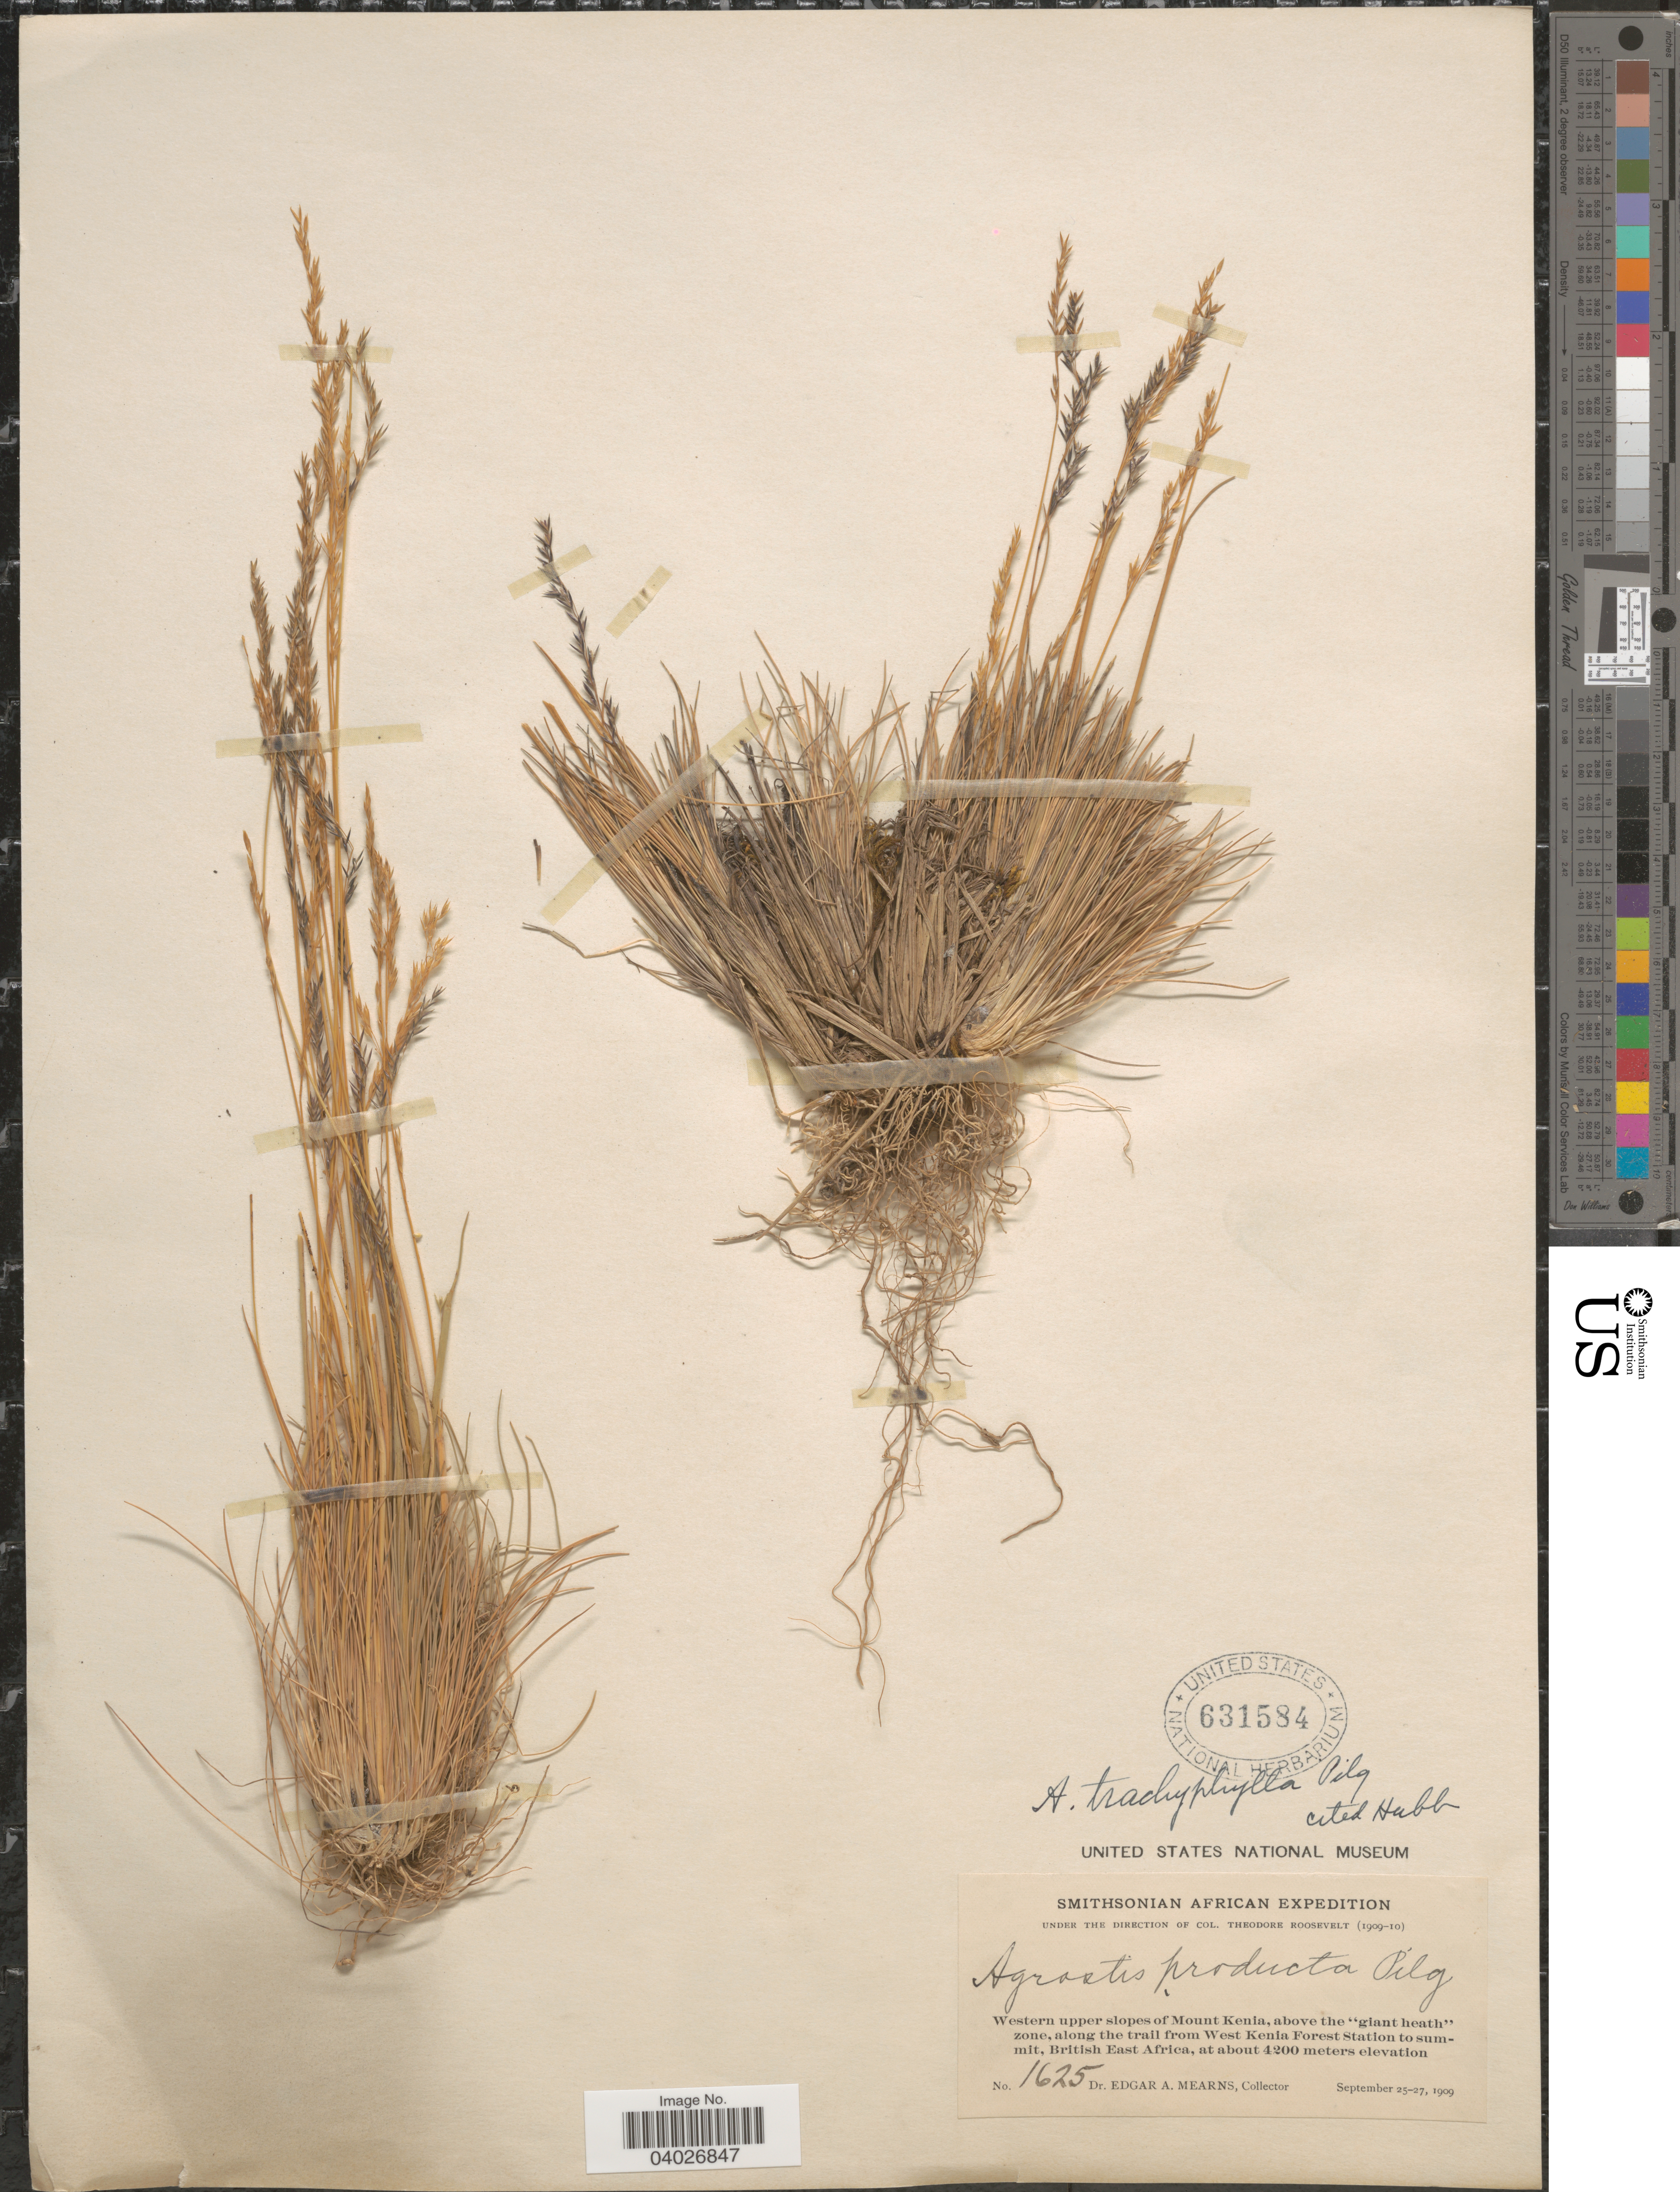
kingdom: Plantae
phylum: Tracheophyta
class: Liliopsida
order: Poales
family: Poaceae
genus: Agrostis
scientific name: Agrostis trachyphylla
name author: Pilg.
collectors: E. A. Mearns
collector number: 1625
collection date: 1909-09-25/1909-09-27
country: Kenya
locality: Western upper slopes of Mount Kenia, above the "giant heath" zone, along the trail from West Kenia Forest Station to summit, British East Africa.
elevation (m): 4200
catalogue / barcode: US 631584